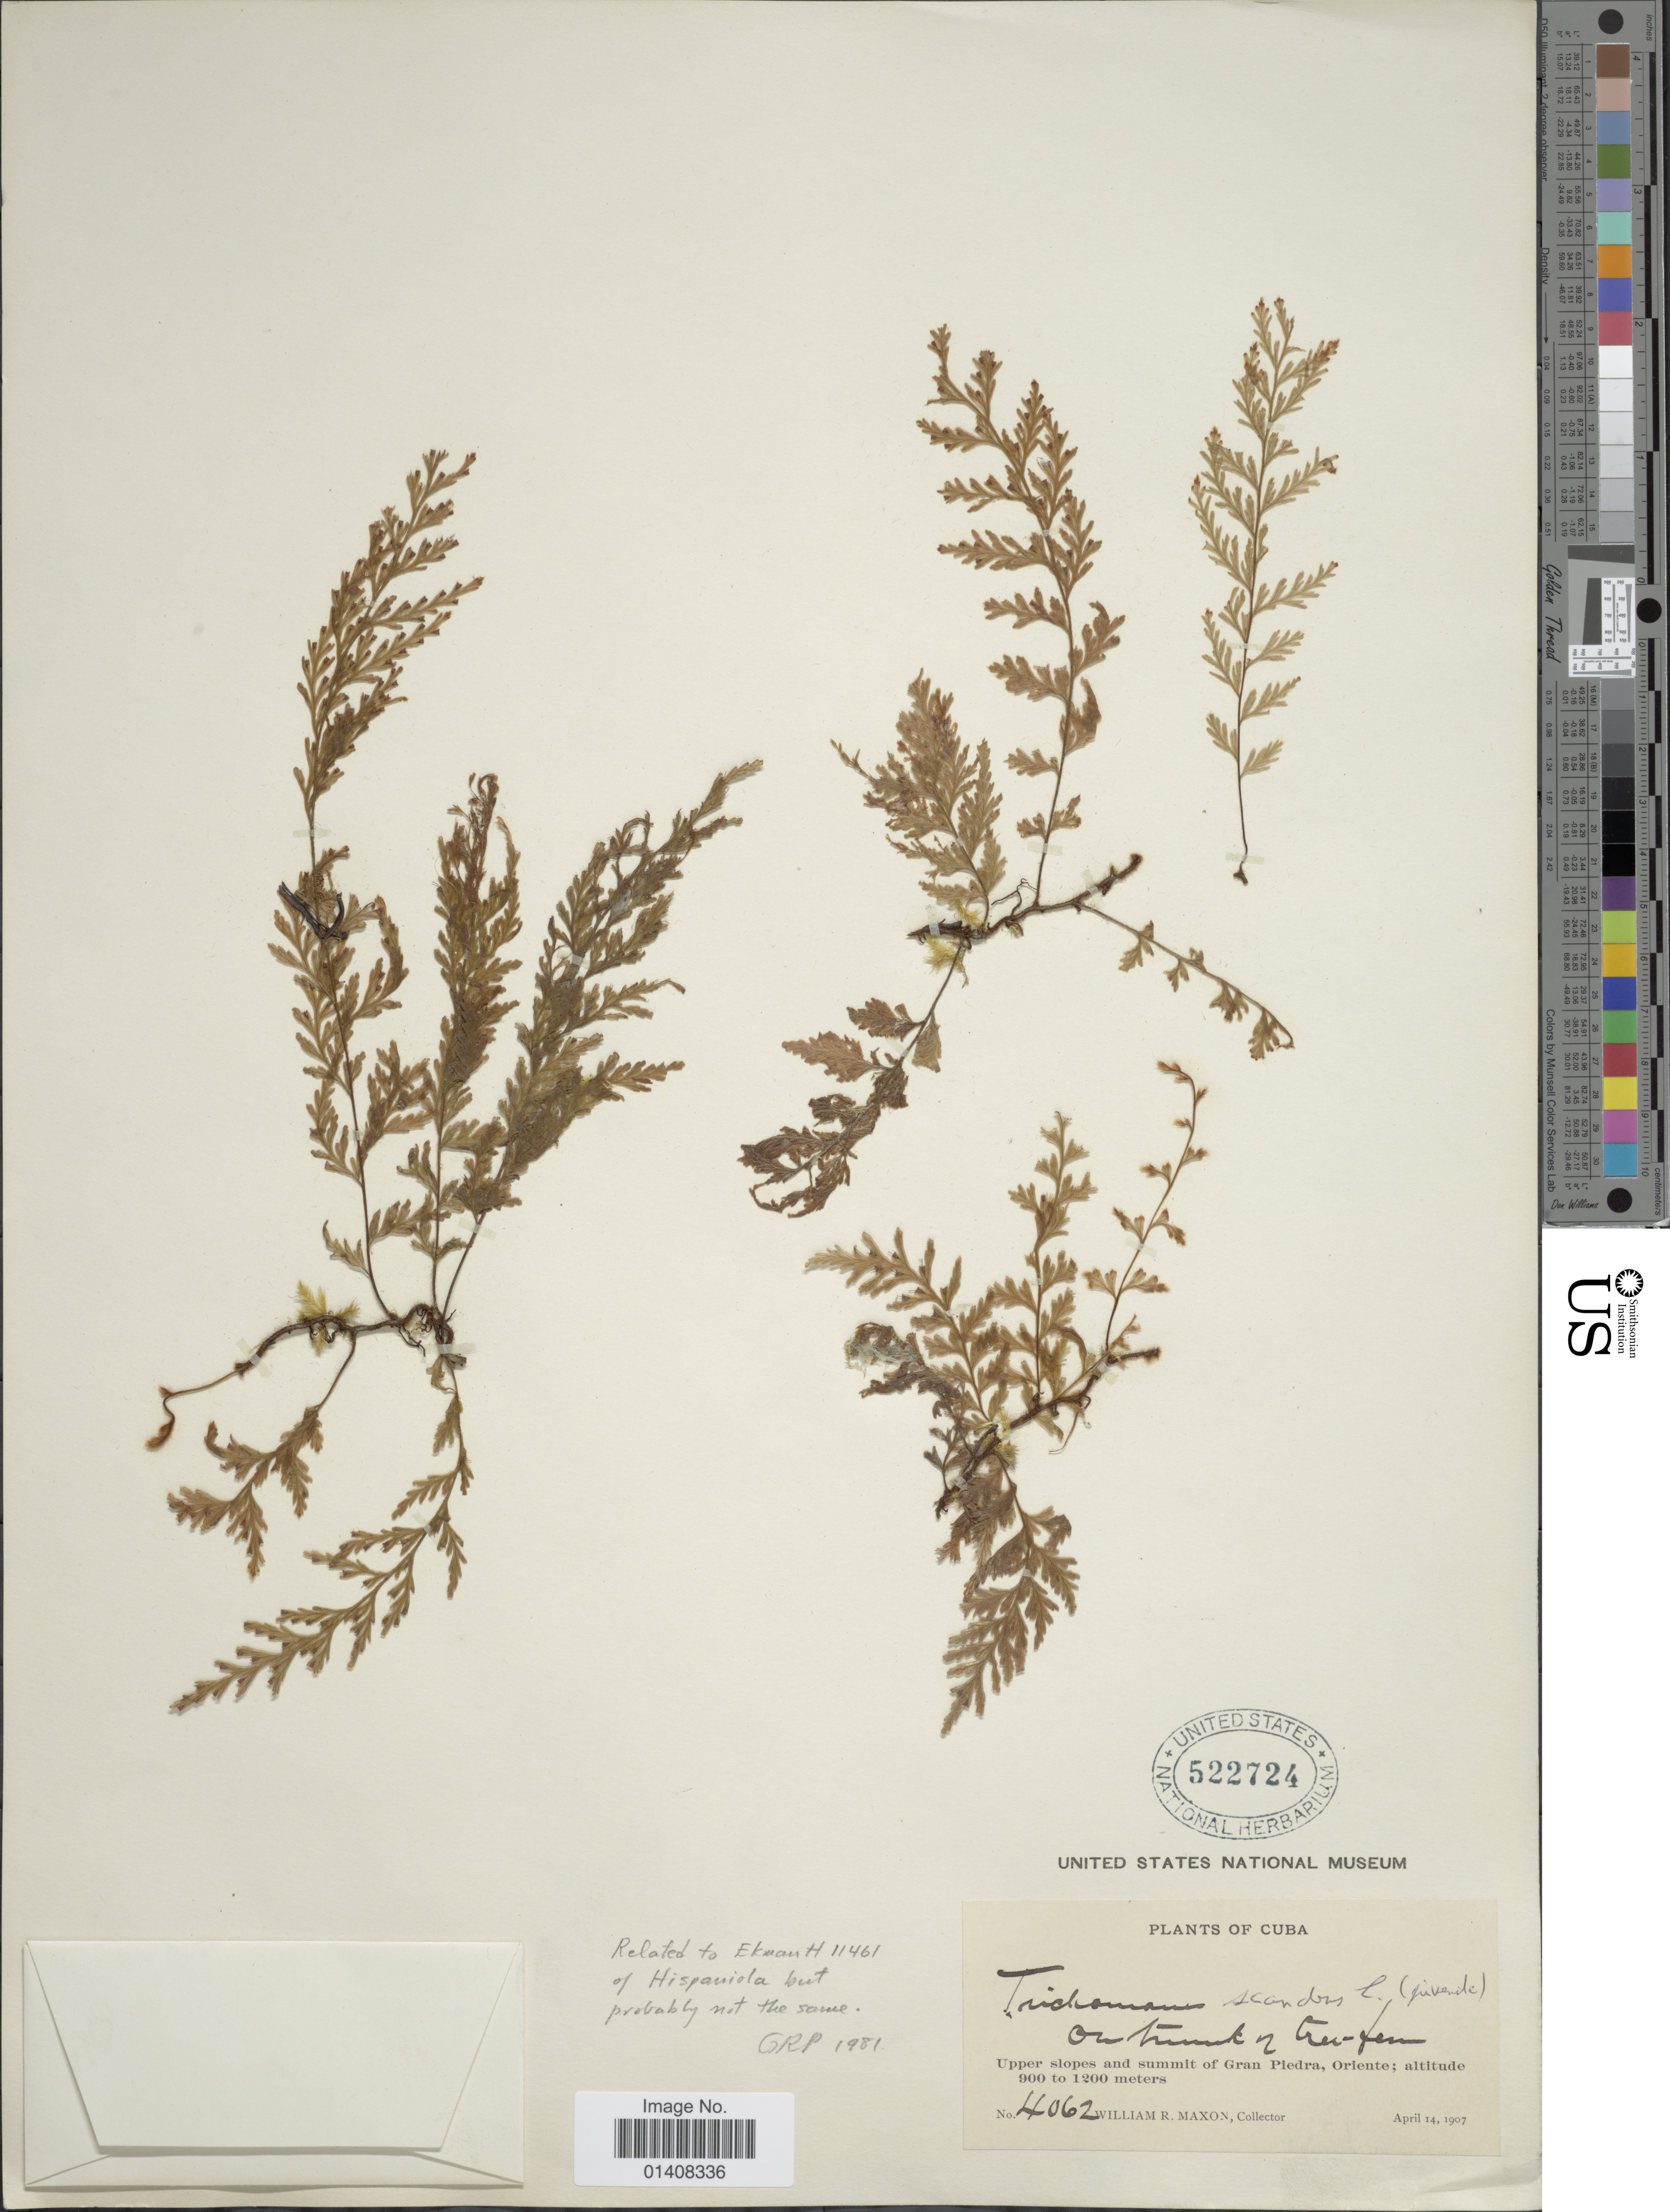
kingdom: Plantae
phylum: Tracheophyta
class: Polypodiopsida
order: Hymenophyllales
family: Hymenophyllaceae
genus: Trichomanes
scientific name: Trichomanes scandens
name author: L.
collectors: W. R. Maxon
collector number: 4062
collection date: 1907-04-14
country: Cuba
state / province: Oriente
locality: Upper slopes and summit of Gran Piedra Oriente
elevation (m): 900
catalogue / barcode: US 522724